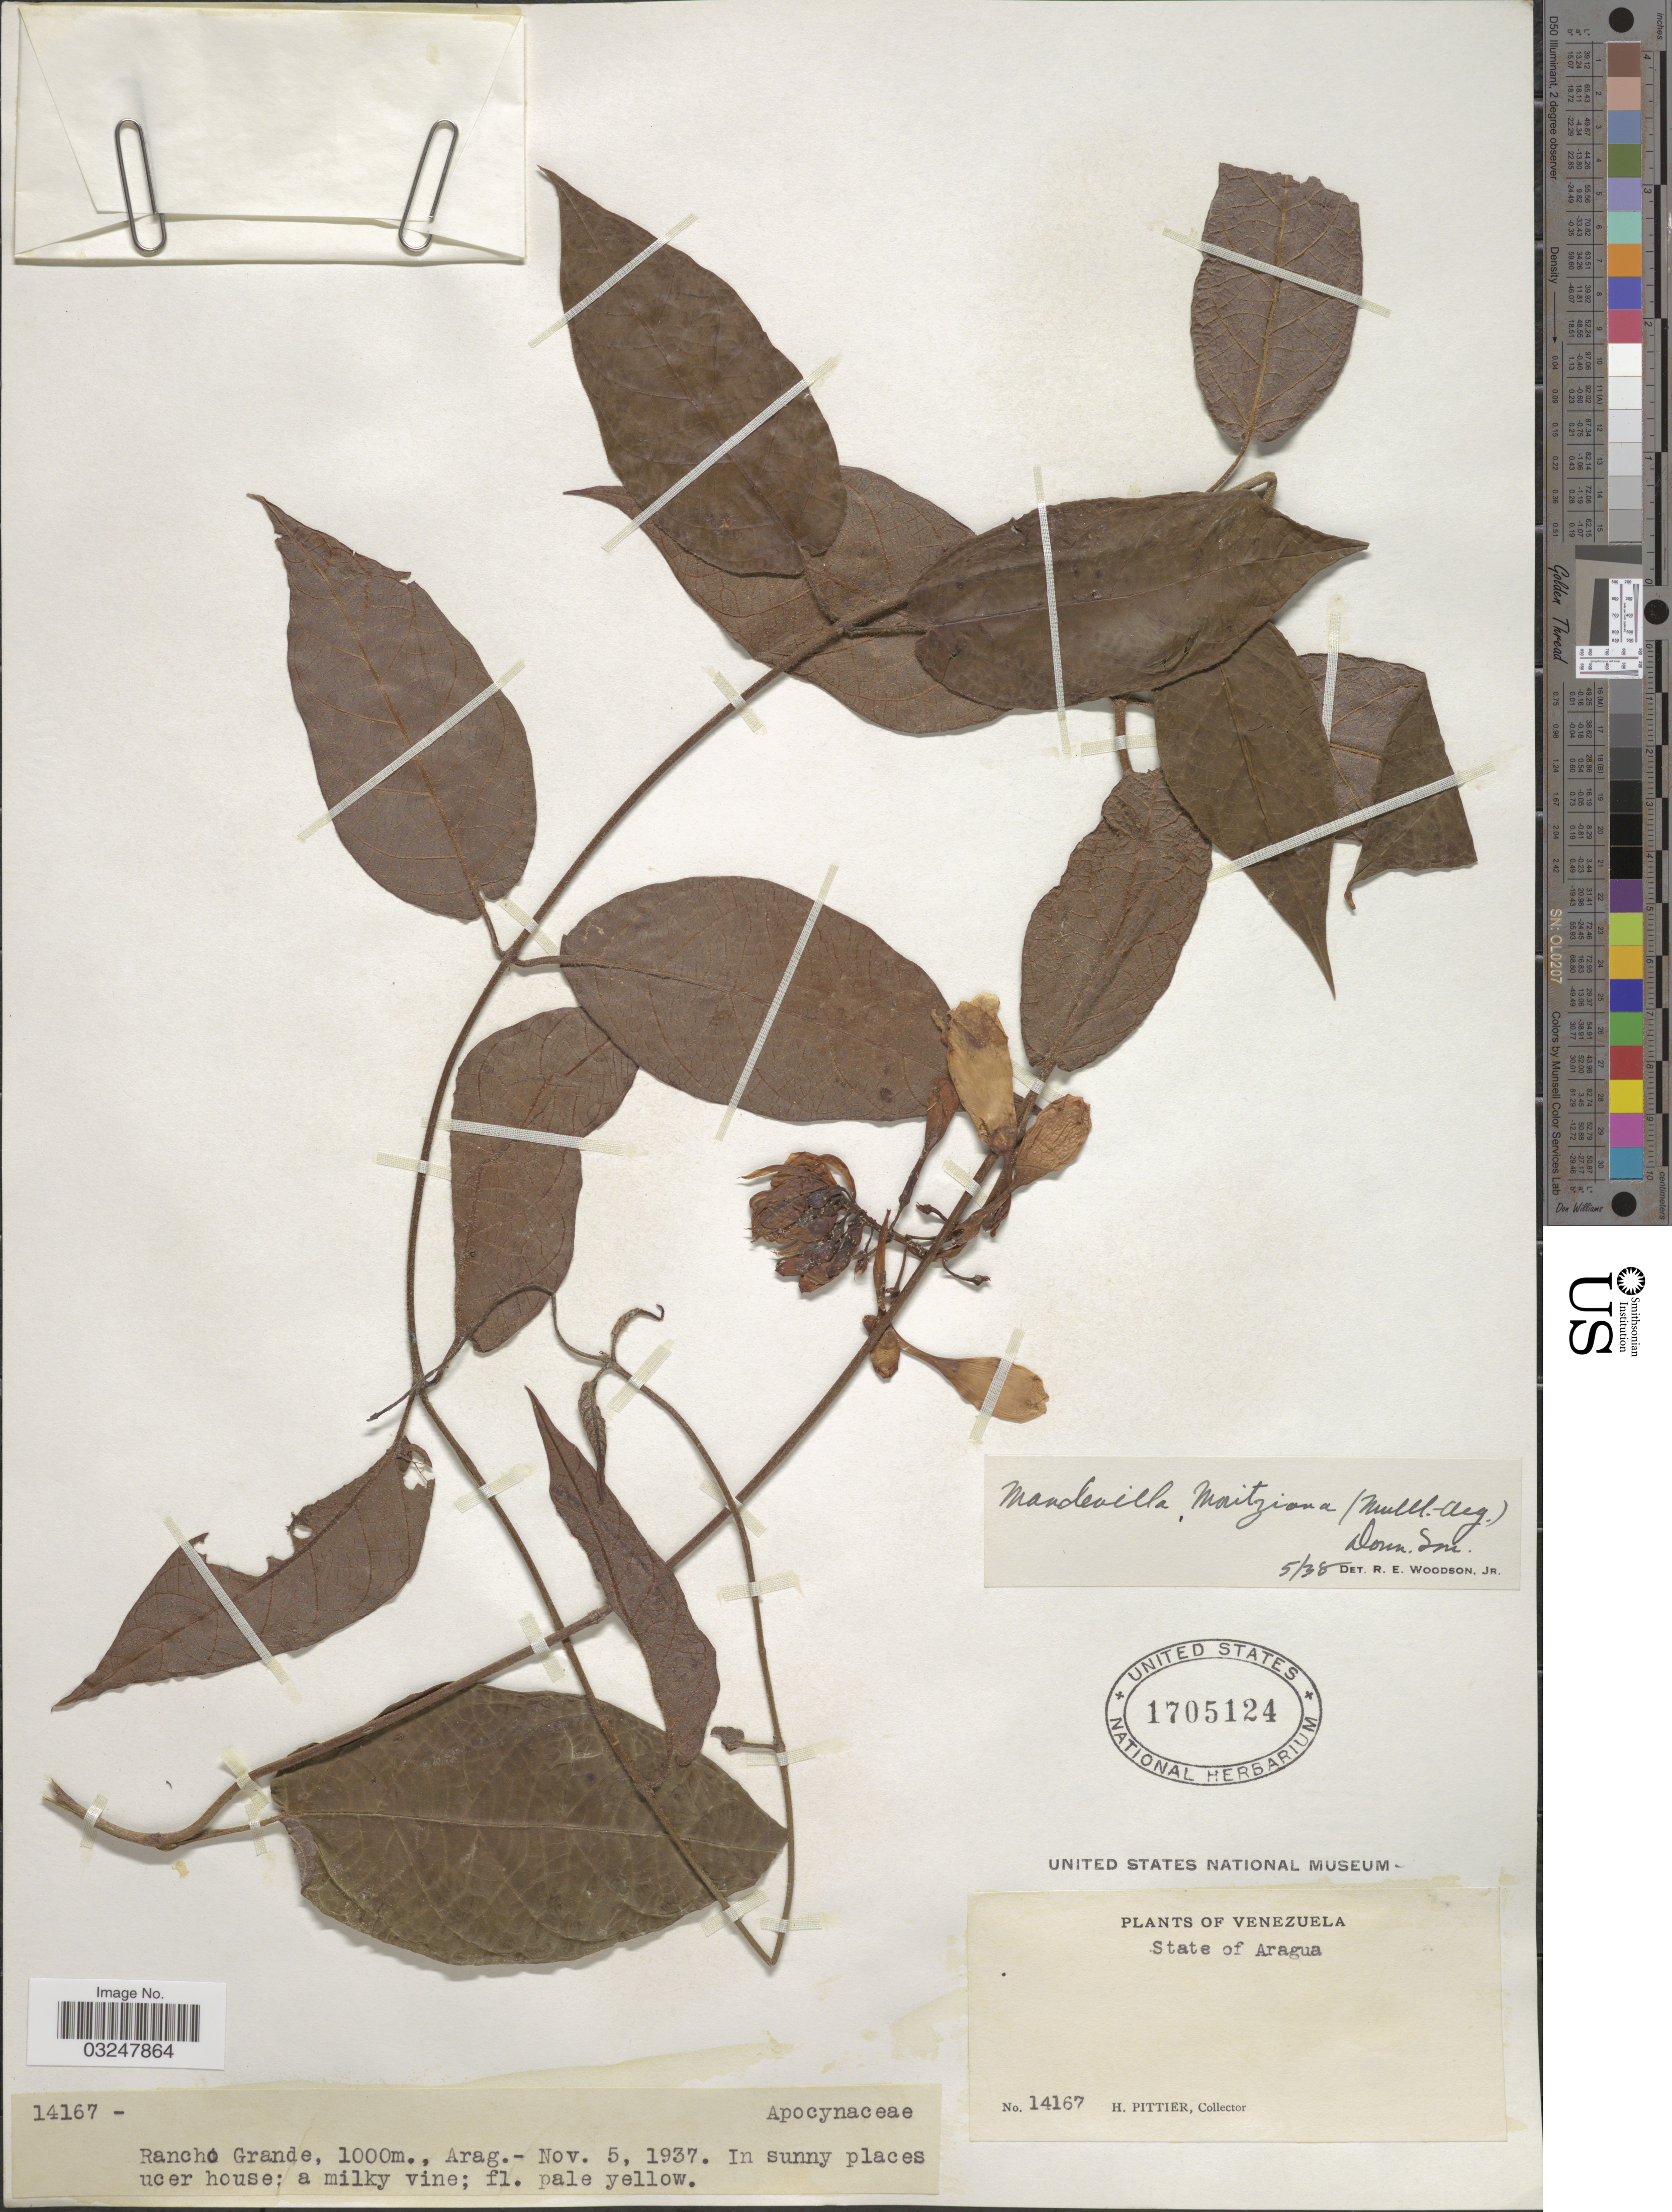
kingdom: Plantae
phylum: Tracheophyta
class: Magnoliopsida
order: Gentianales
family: Apocynaceae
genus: Mandevilla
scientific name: Mandevilla moritziana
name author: (Müll. Arg.) Donn. Sm.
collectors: H. F. Pittier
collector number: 14167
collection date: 1937-11-05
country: Venezuela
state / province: Aragua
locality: Rancho Grande.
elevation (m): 1000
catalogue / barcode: US 1705124